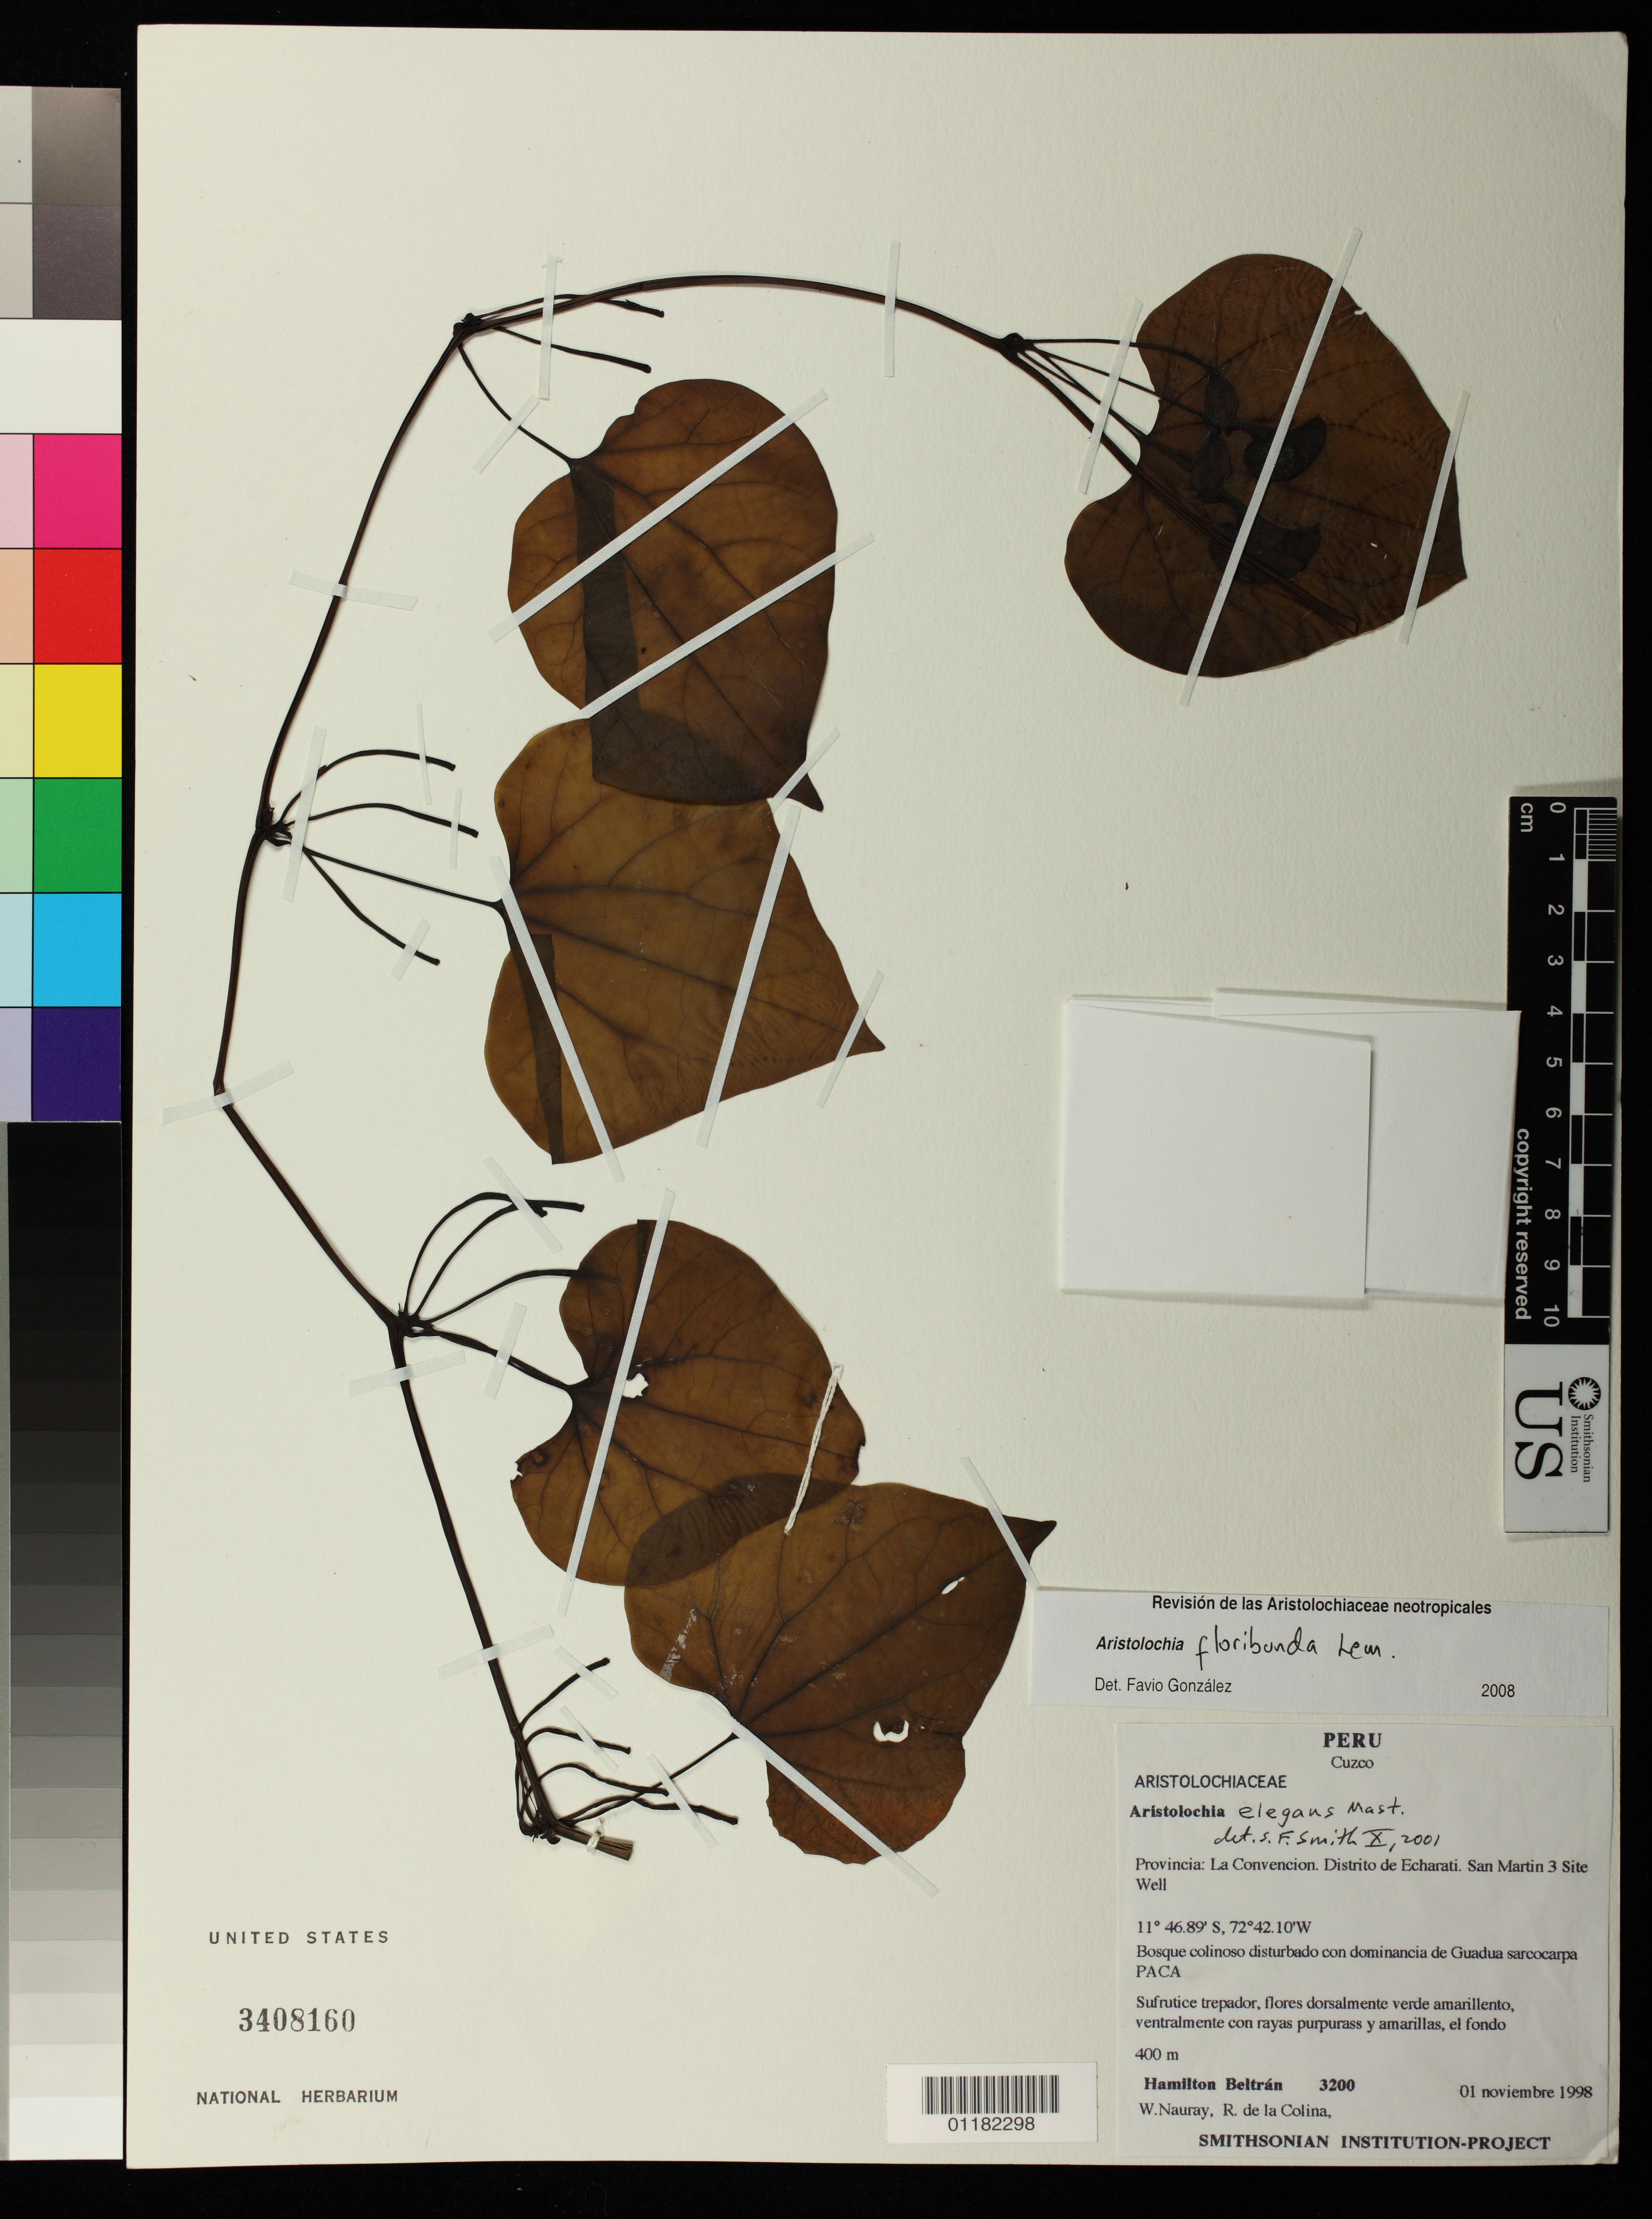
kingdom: Plantae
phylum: Tracheophyta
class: Magnoliopsida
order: Piperales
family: Aristolochiaceae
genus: Aristolochia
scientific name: Aristolochia floribunda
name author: Lem.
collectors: H. Beltran, W. Nauray & R. Colina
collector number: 3200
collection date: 1998-11-01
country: Peru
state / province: Cusco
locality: Provincia La Convención, District de Echarate, San Martin 3 Site Well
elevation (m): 400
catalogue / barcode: US 3408160